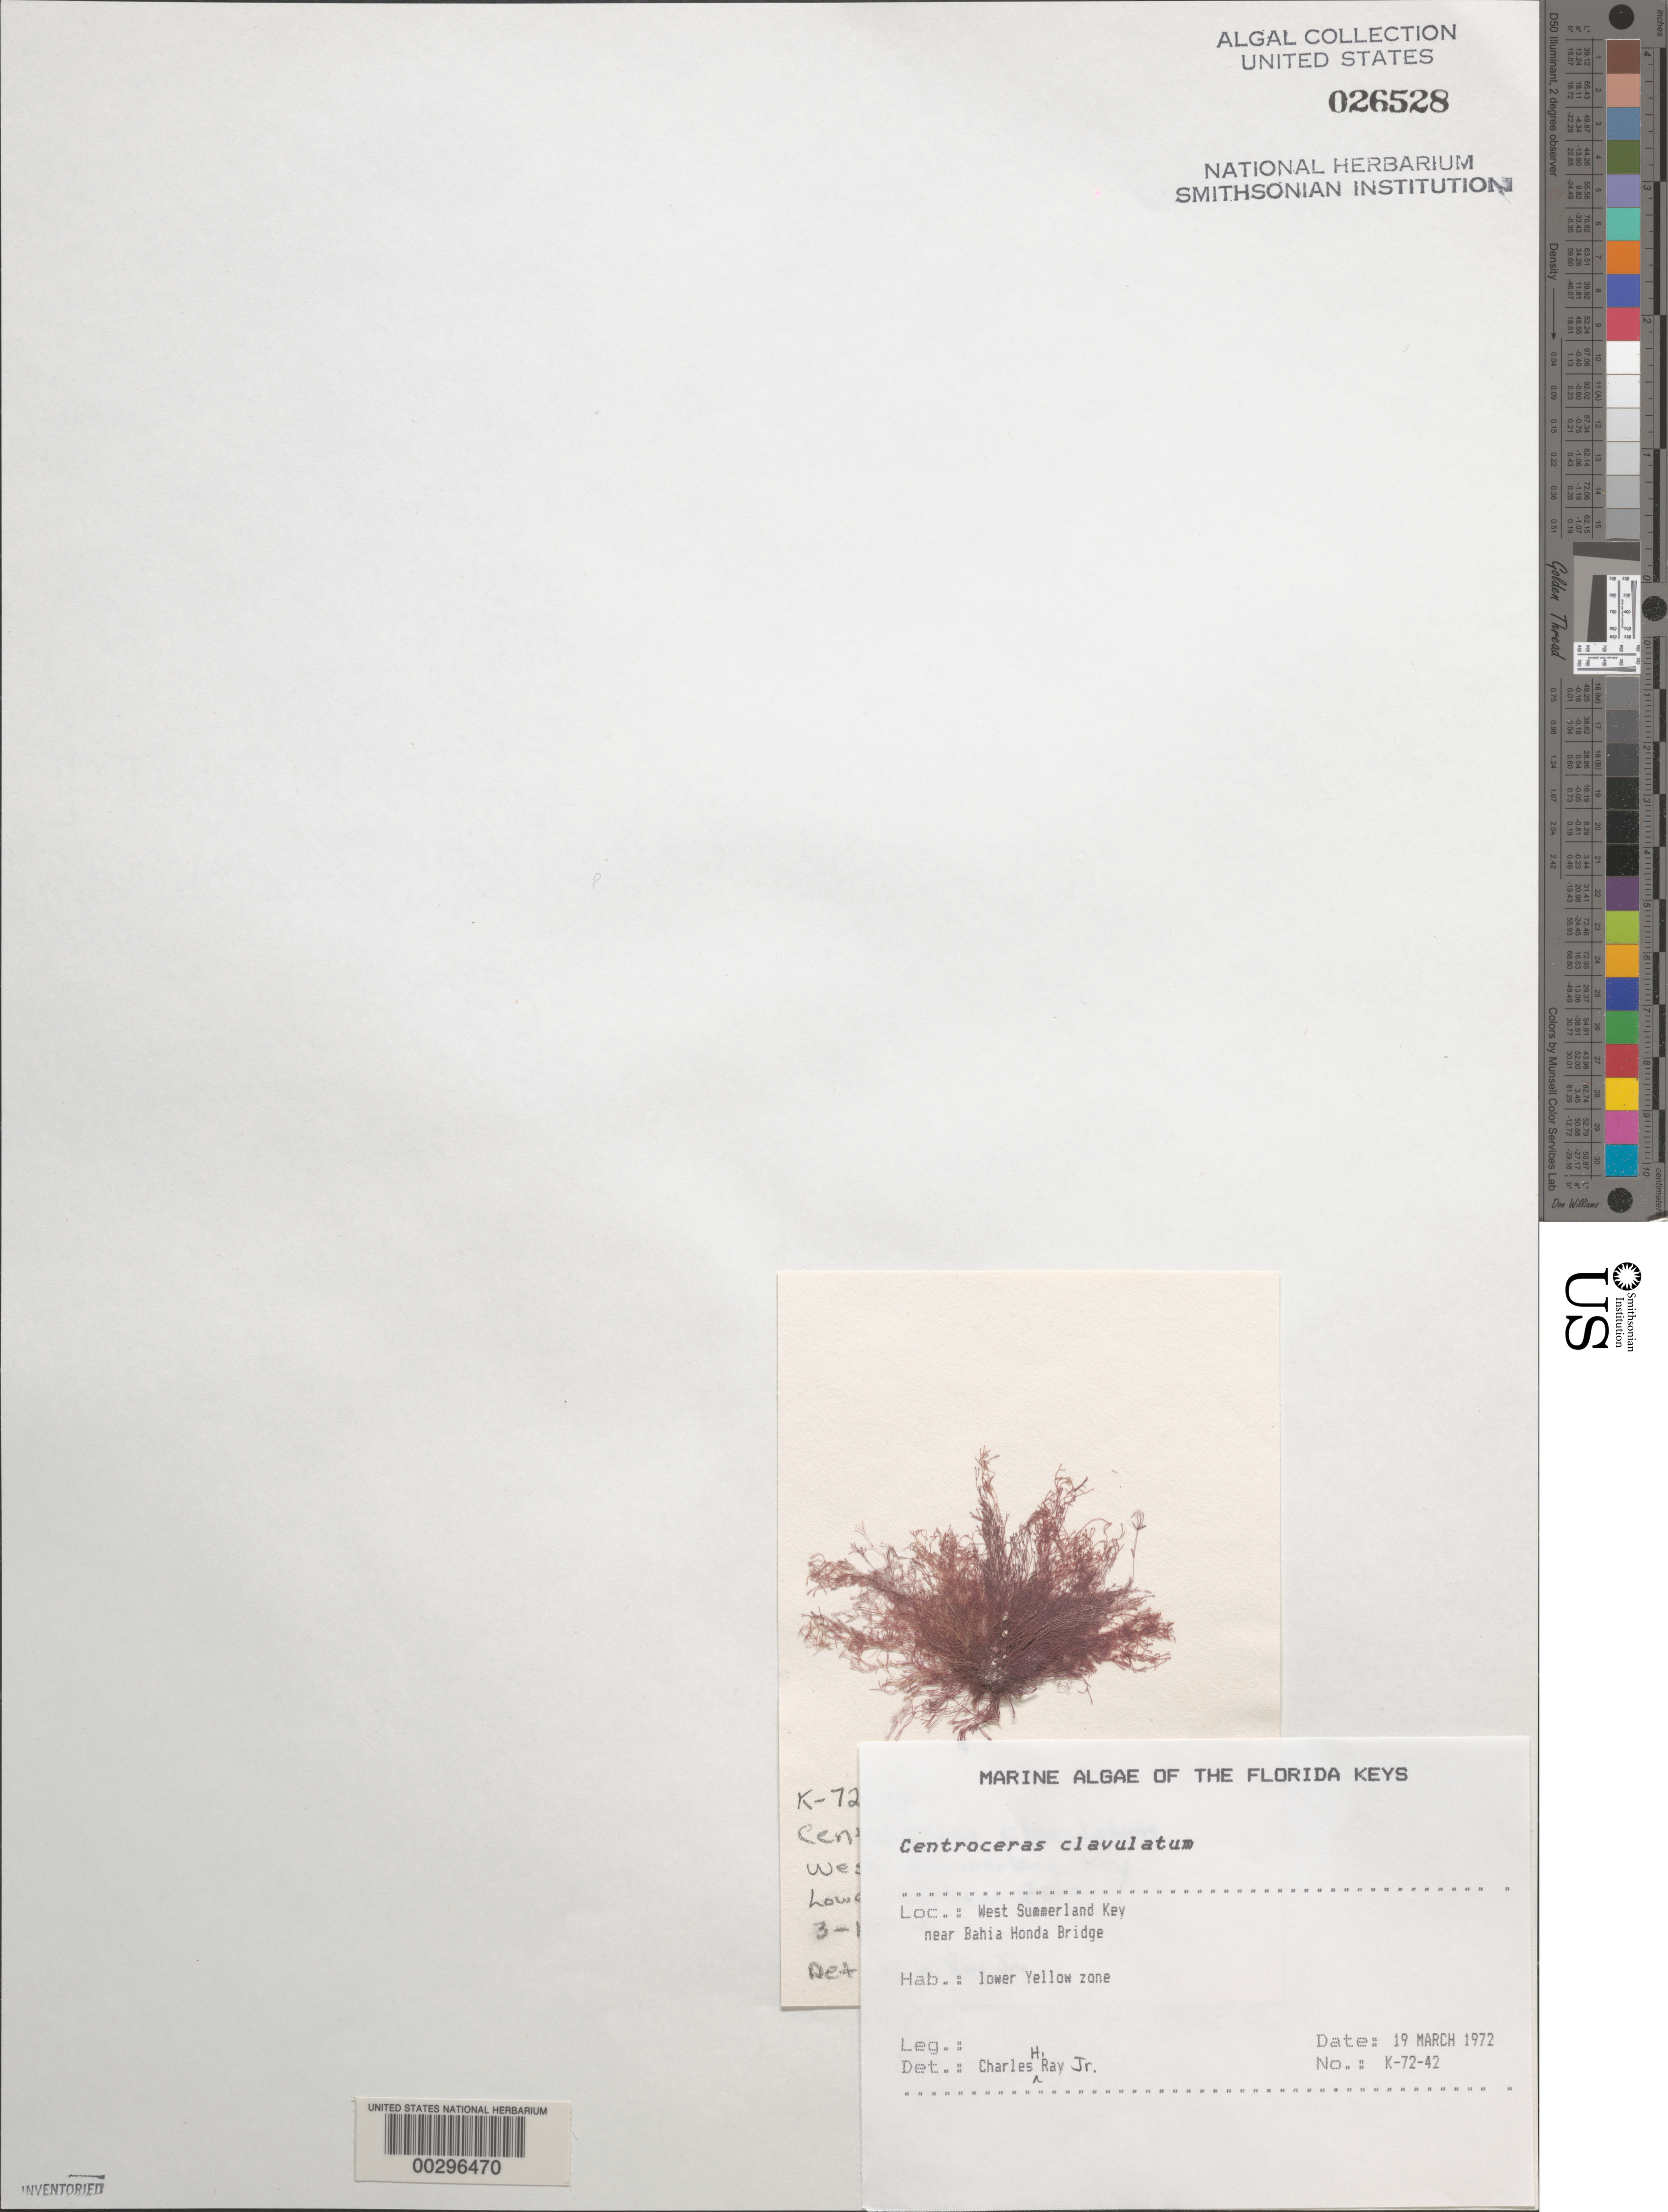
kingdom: Plantae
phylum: Rhodophyta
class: Florideophyceae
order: Ceramiales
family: Ceramiaceae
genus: Centroceras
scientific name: Centroceras clavulatum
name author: (C. Agardh) Mont.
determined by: Ray Jr., C. H.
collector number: K-72-42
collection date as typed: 19 Mar 1972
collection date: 1972-03-19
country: United States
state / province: Florida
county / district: Monroe County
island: West Summerland Key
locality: Near Bahia Honda Bridge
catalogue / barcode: US 26528